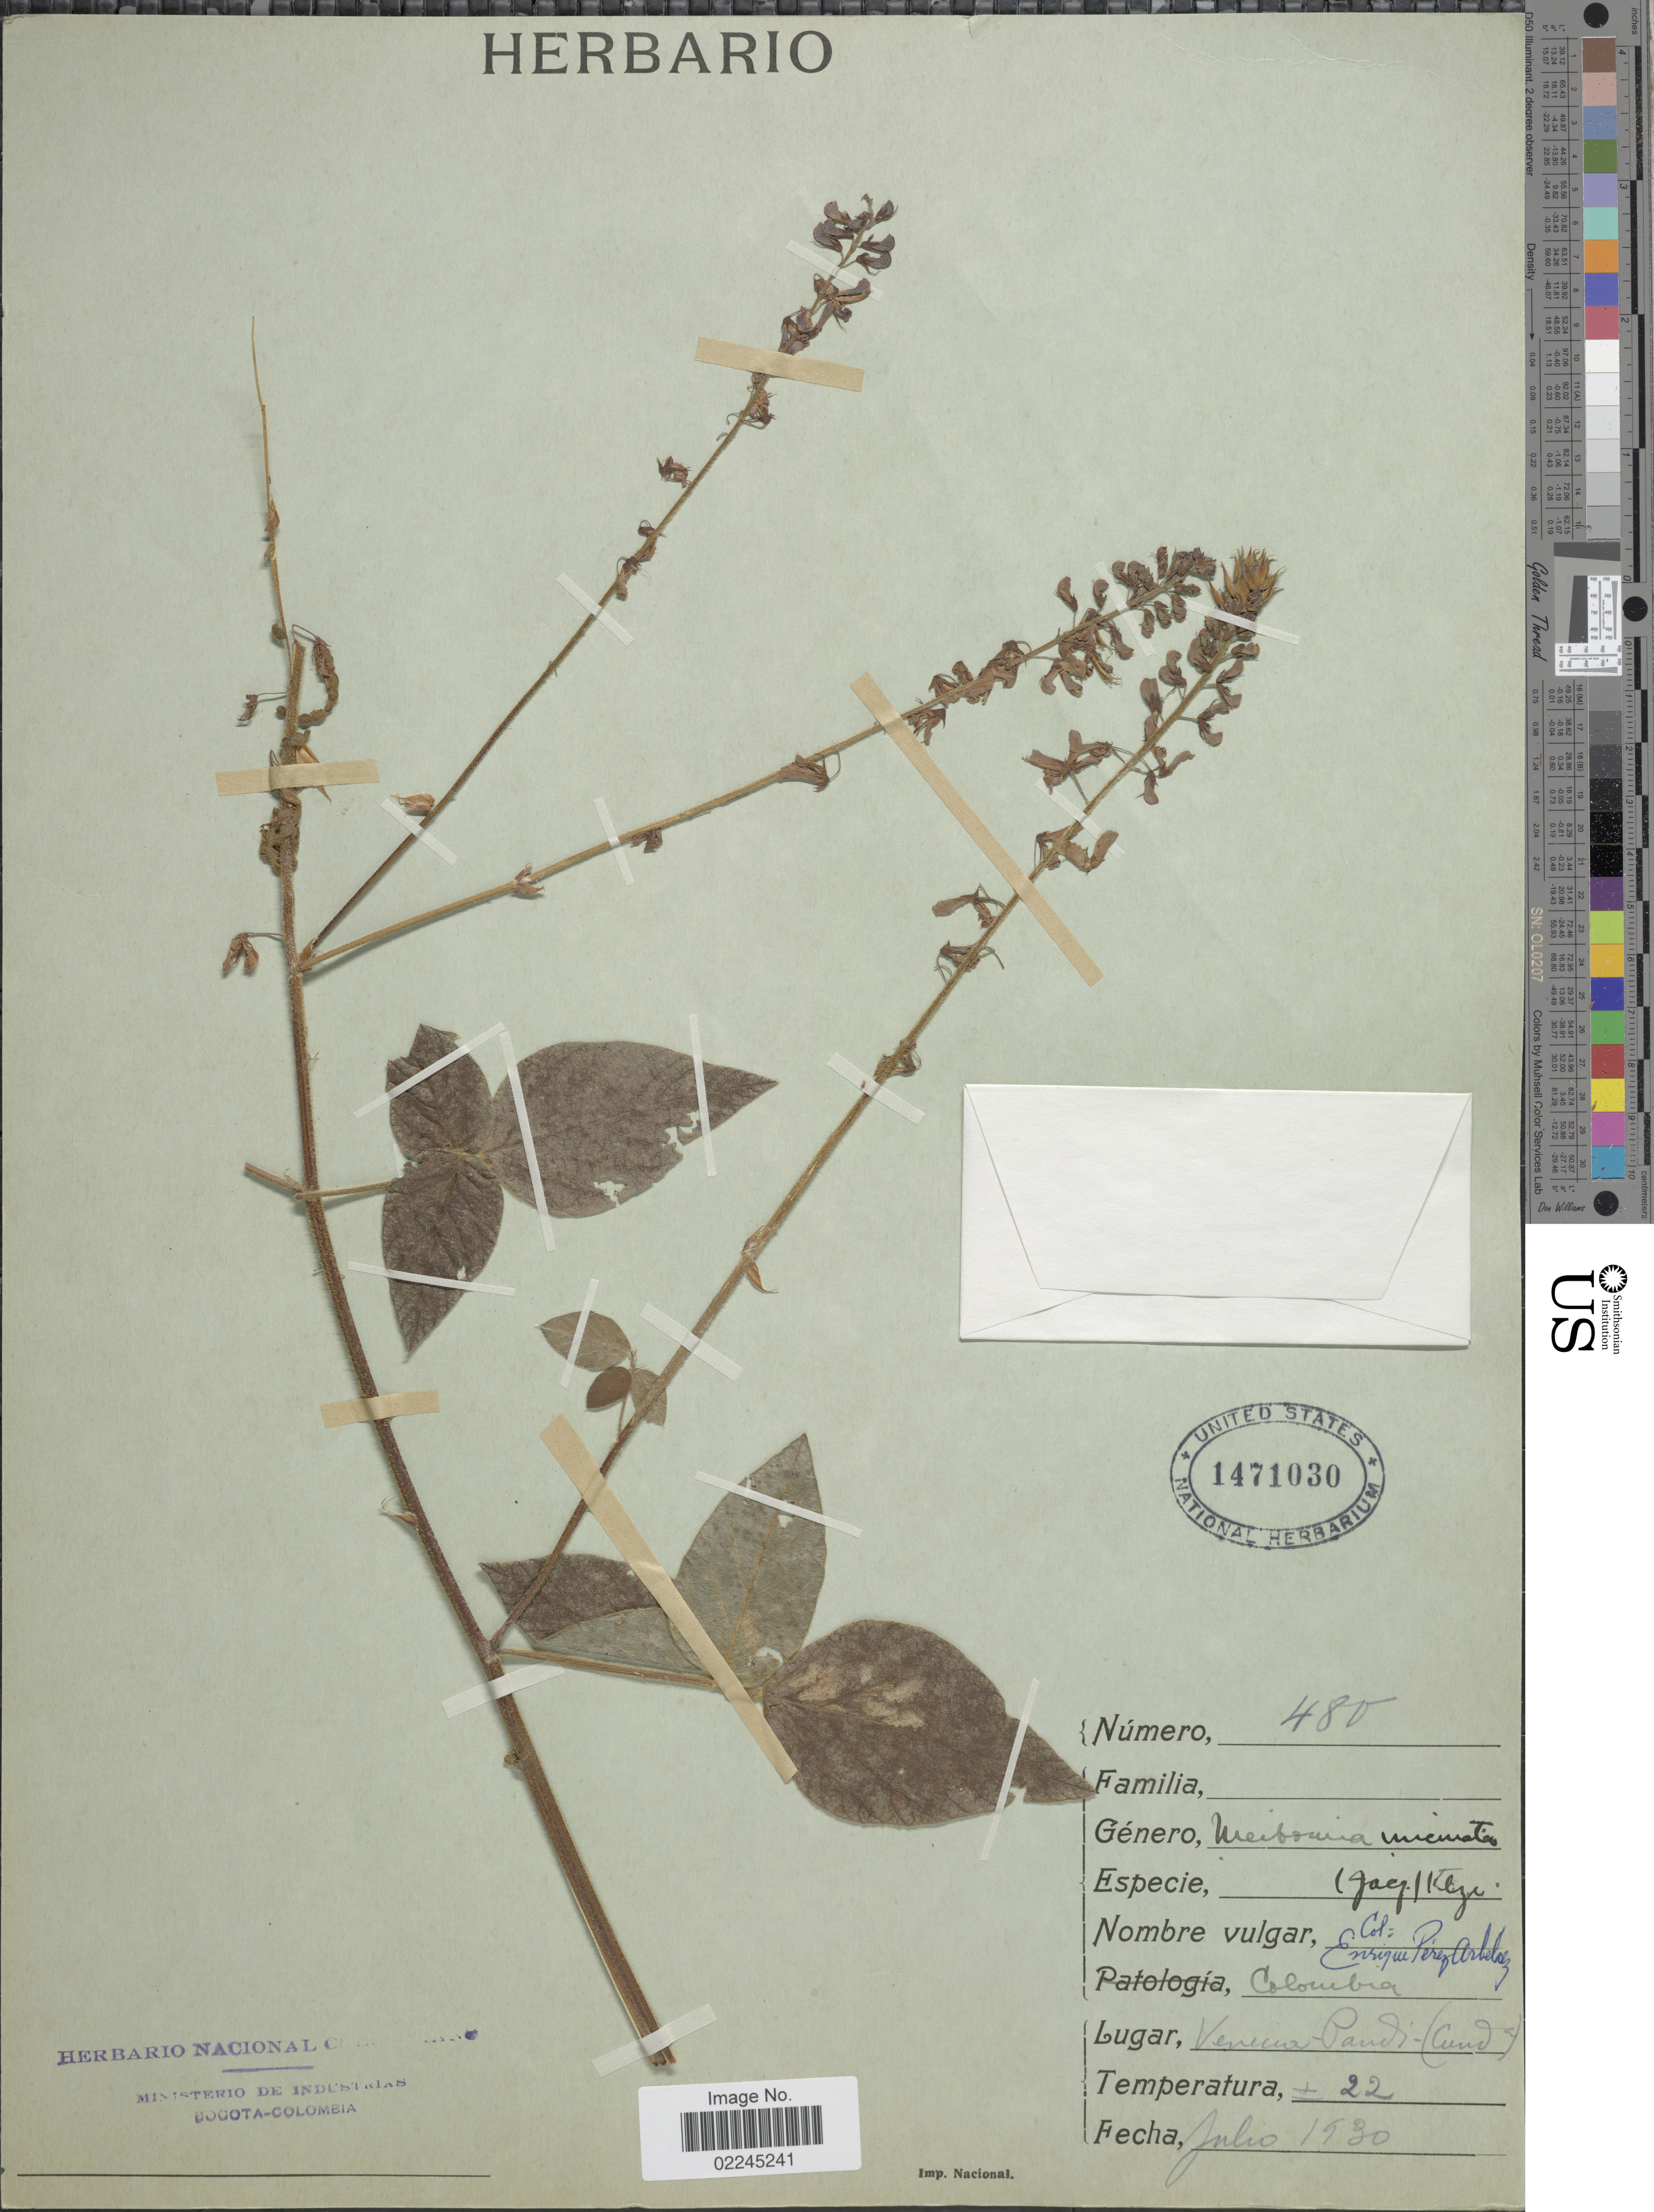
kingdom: Plantae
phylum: Tracheophyta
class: Magnoliopsida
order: Fabales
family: Fabaceae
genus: Desmodium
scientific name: Desmodium intortum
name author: (Mill.) Urb.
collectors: E. Pérez Arbeláez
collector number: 480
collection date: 1930-07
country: Colombia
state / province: Cundinamarca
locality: Venecia-Pandi-(Cunda.)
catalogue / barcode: US 1471030